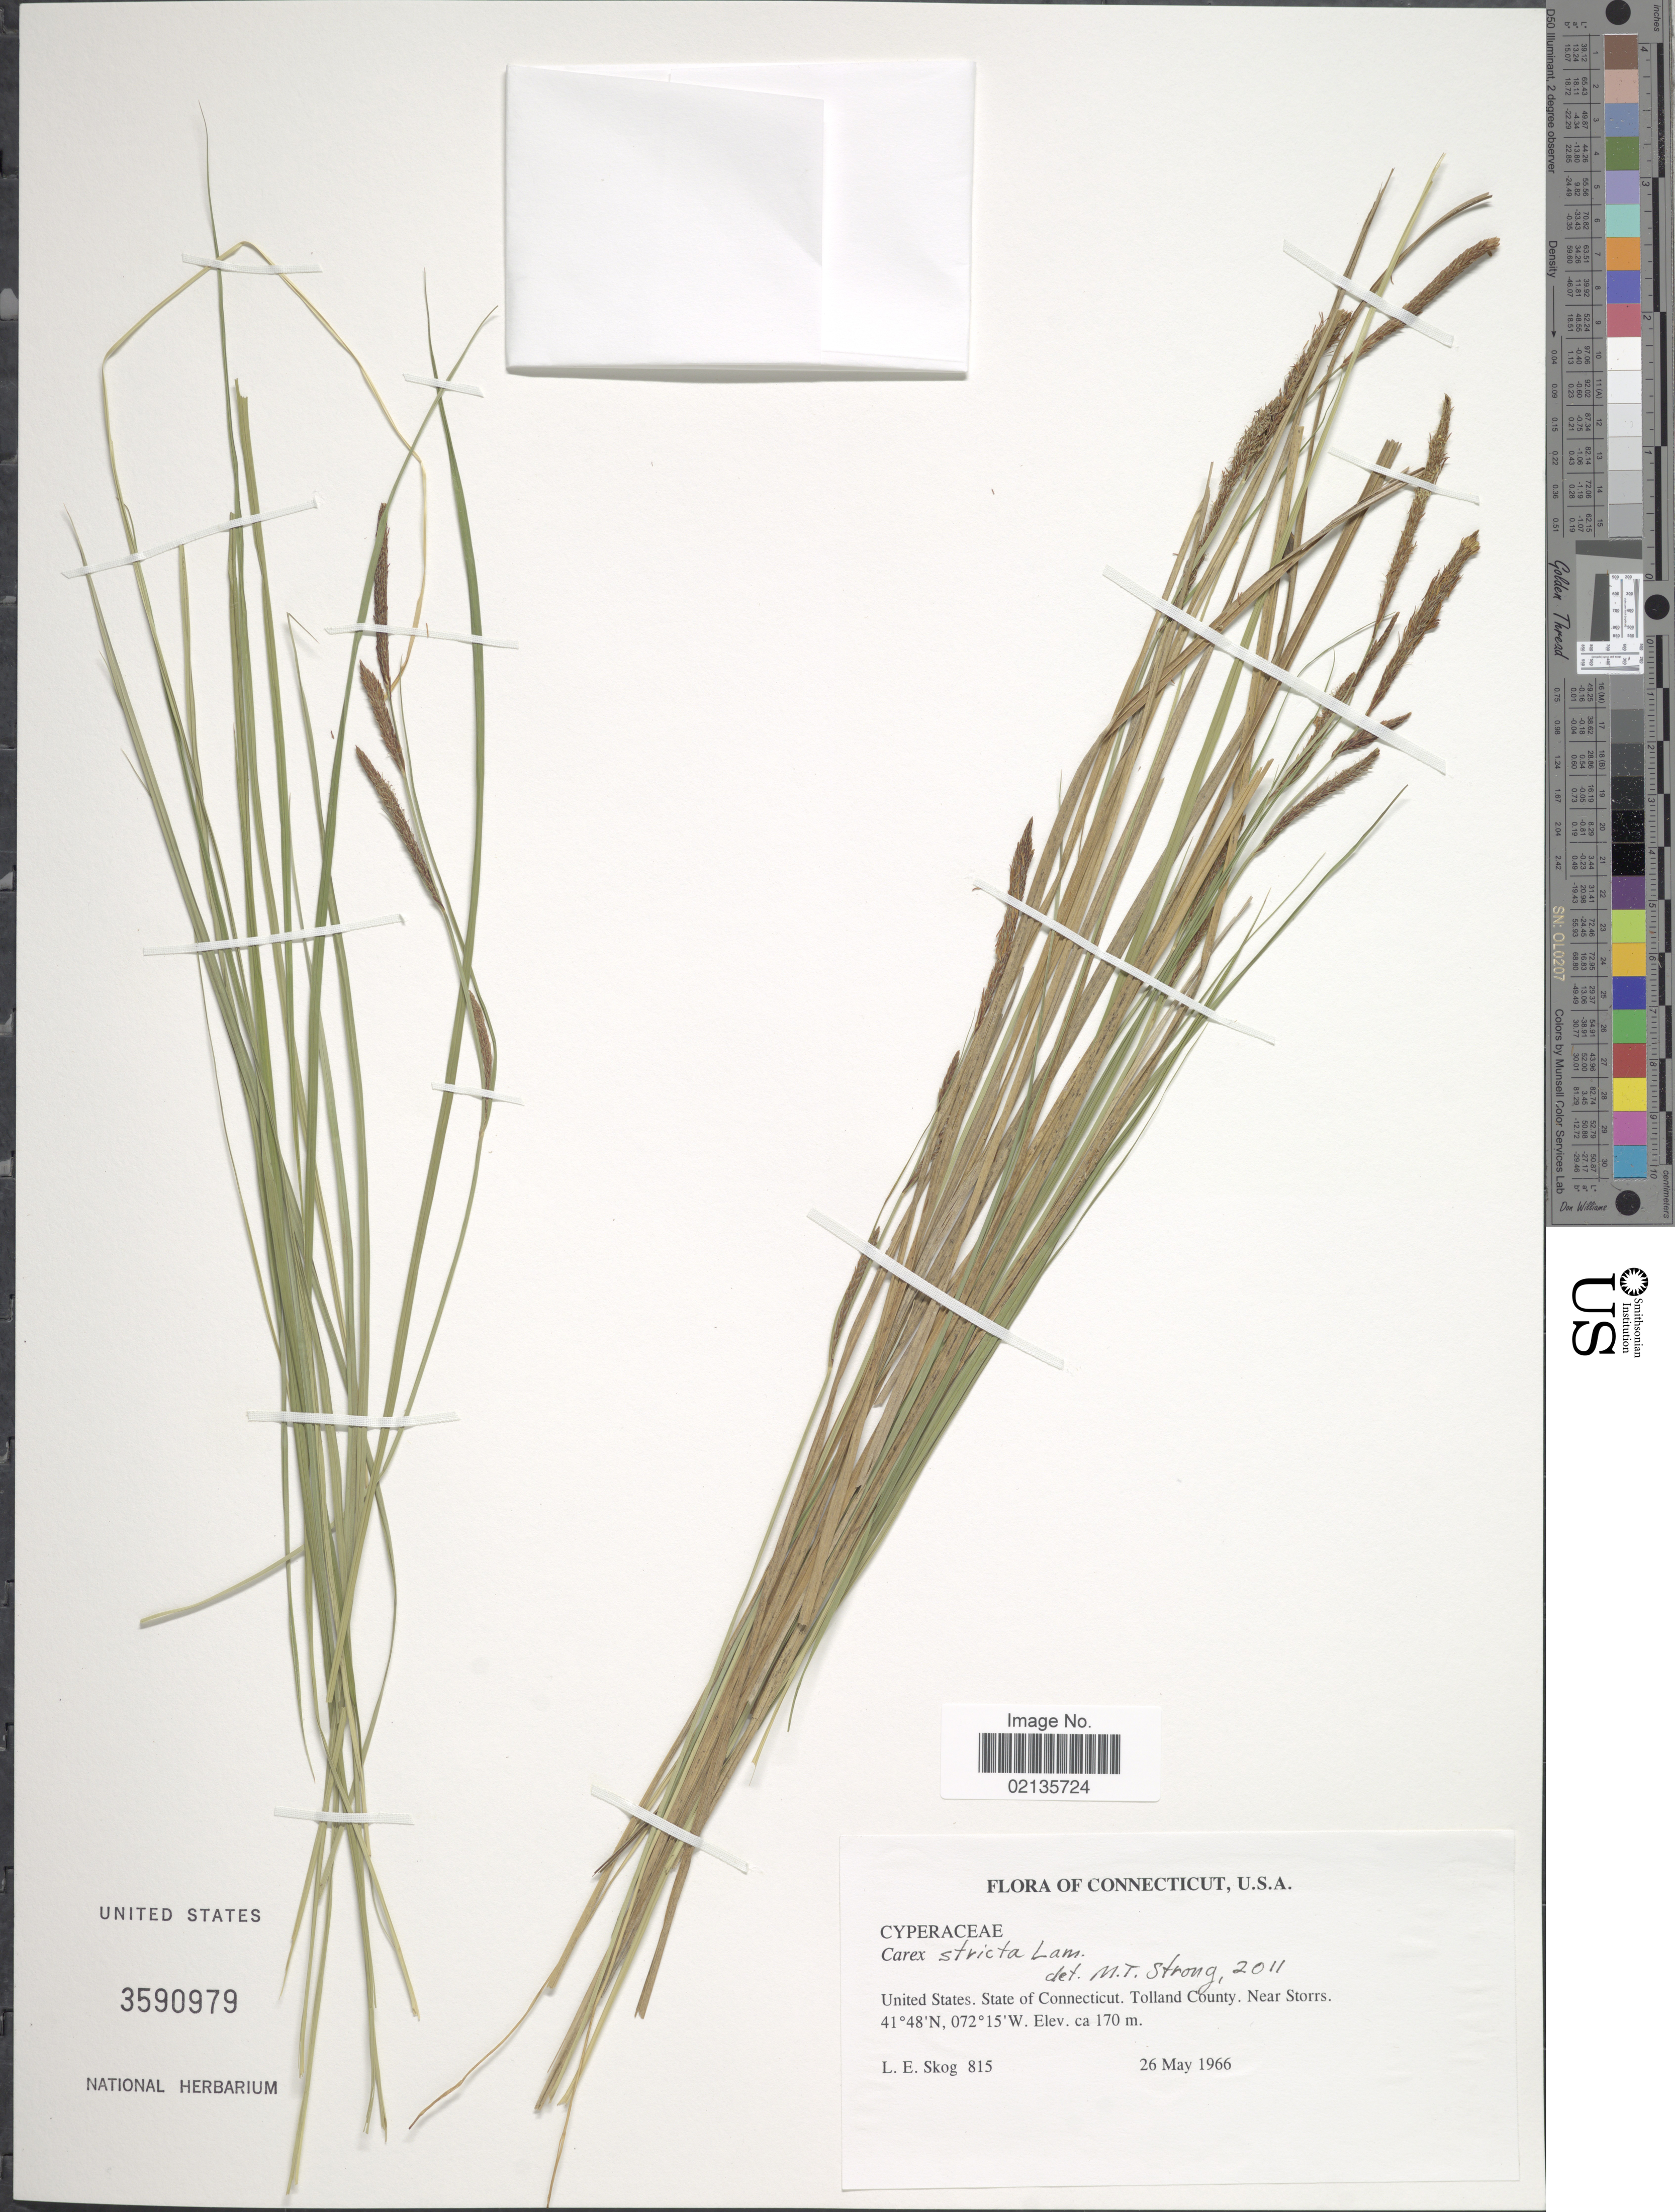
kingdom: Plantae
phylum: Tracheophyta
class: Liliopsida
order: Poales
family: Cyperaceae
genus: Carex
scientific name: Carex stricta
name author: Lam.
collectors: L. E. Skog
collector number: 815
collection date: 1966-05-26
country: United States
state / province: Connecticut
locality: Tolland County. Near Storrs.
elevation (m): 170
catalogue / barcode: US 3590979